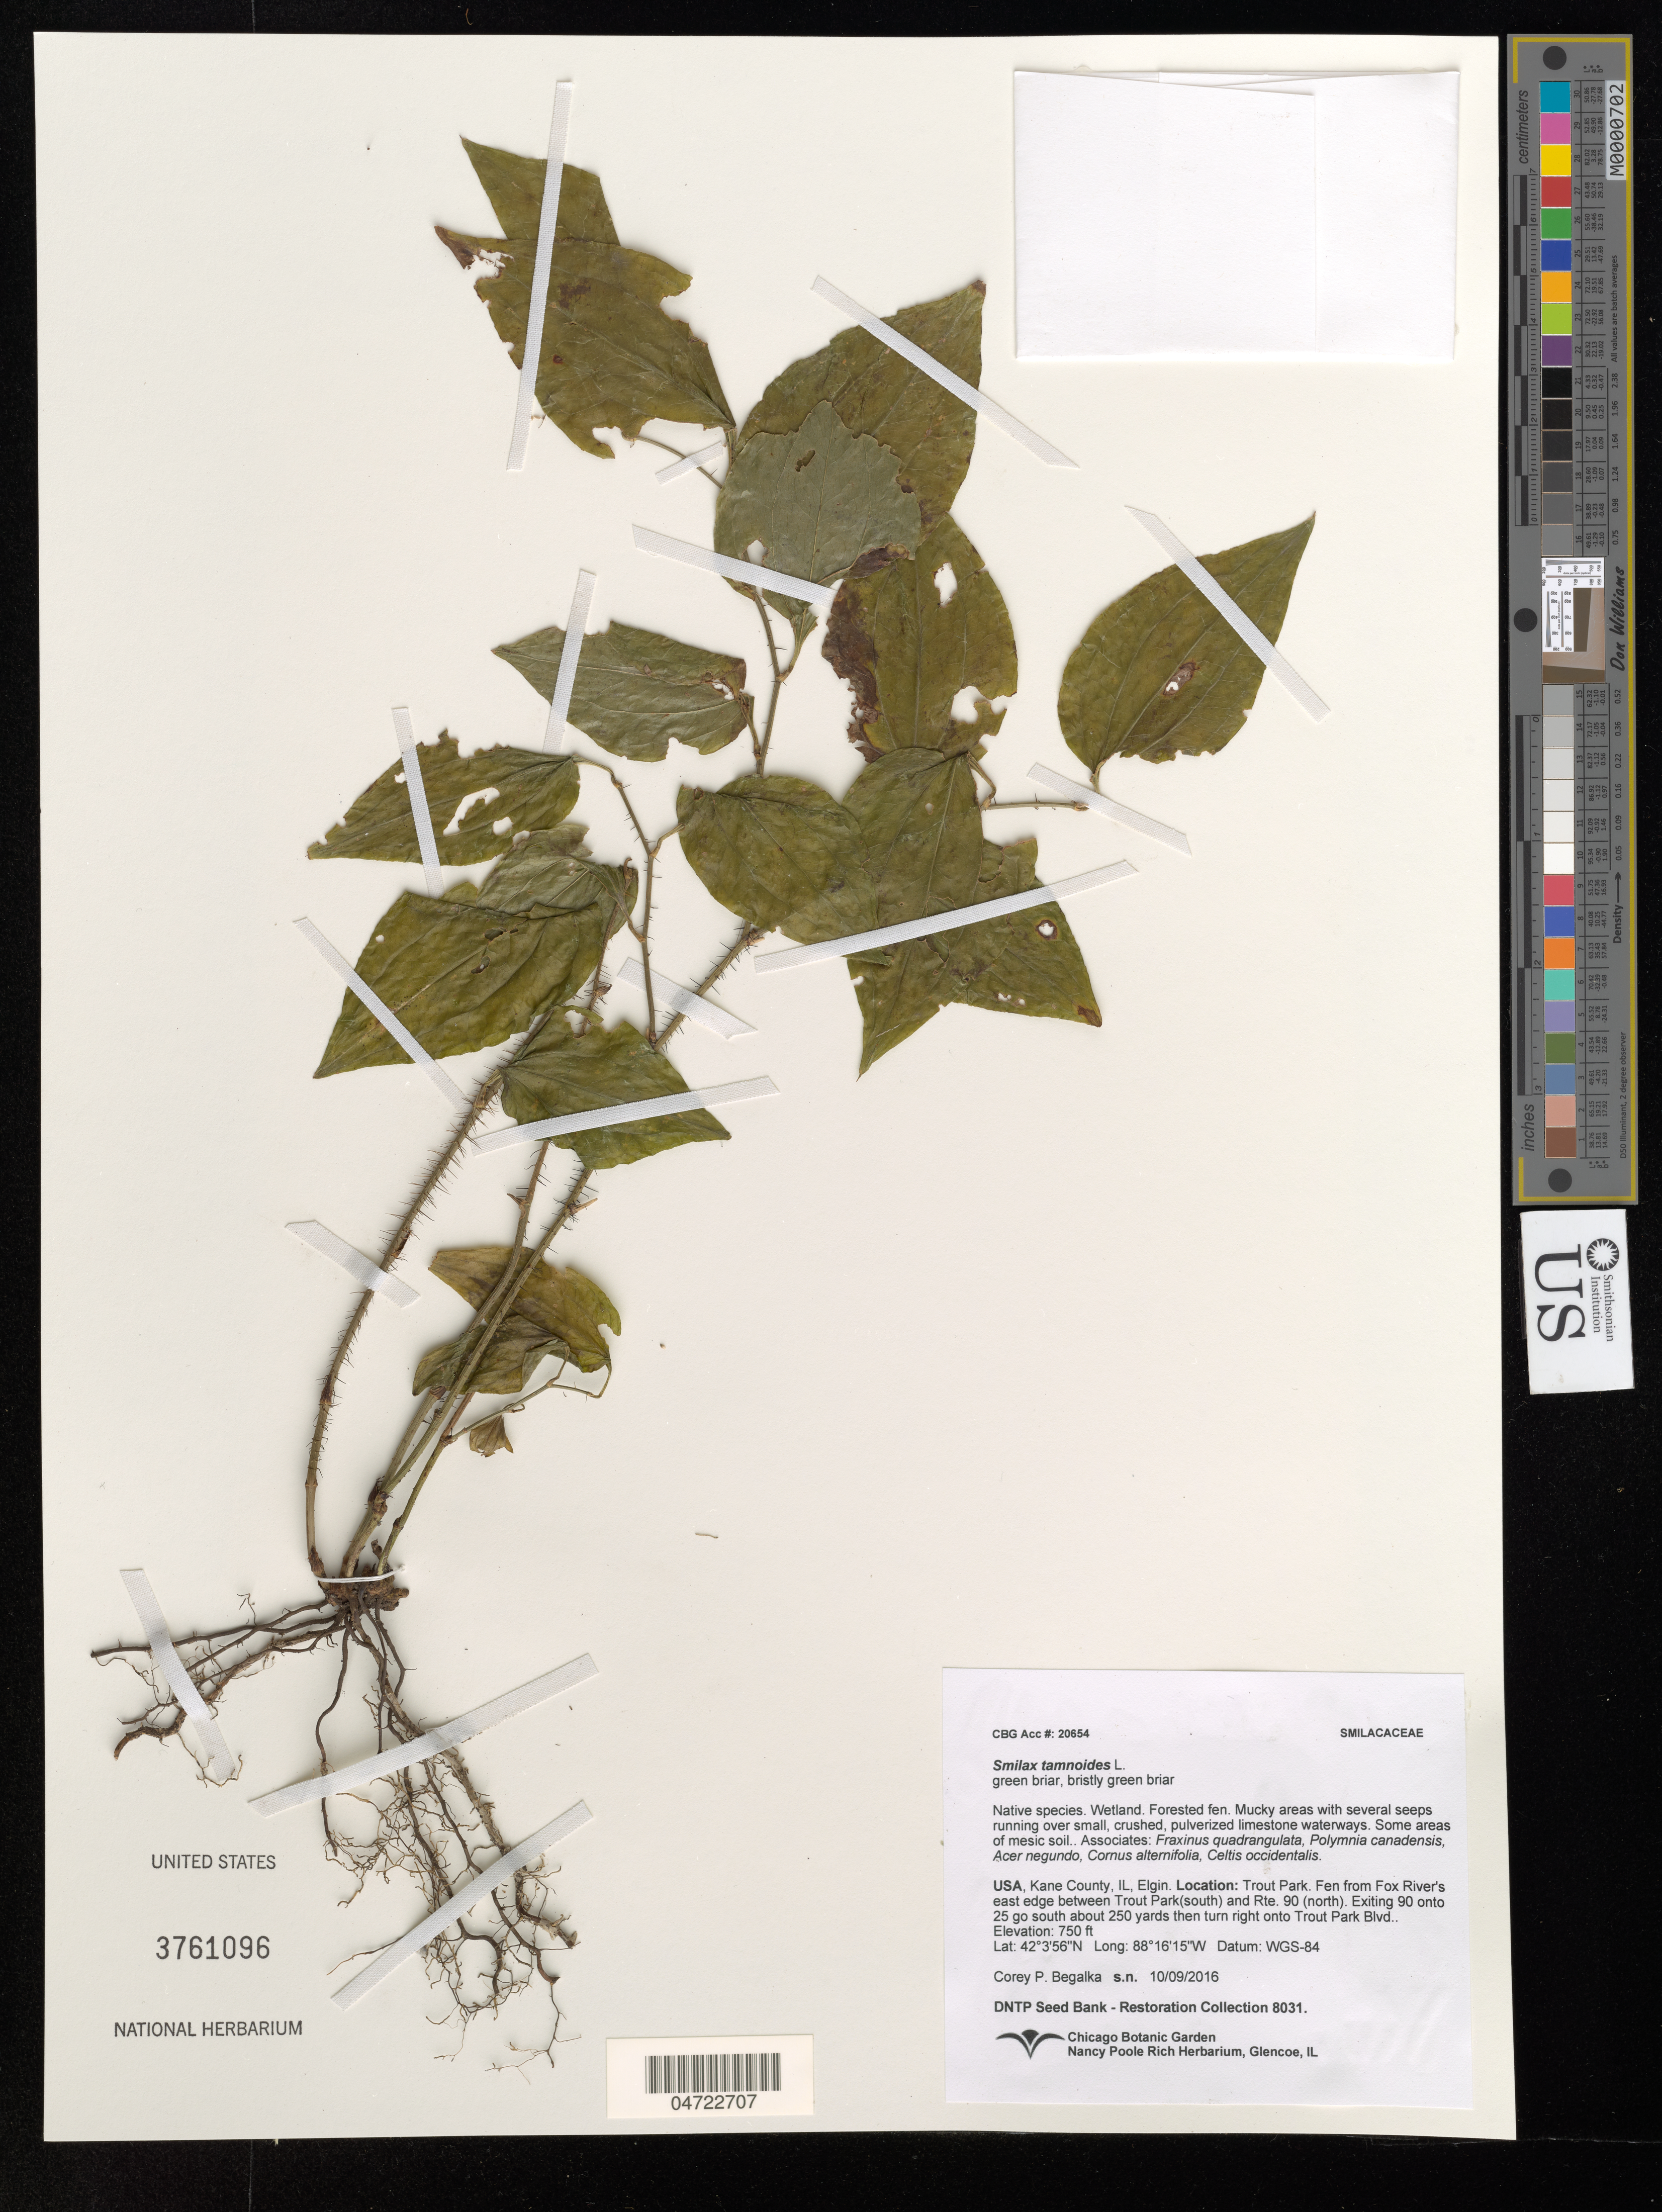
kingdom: Plantae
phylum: Tracheophyta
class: Liliopsida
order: Liliales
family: Smilacaceae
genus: Smilax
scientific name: Smilax tamnoides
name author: L.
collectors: C. Begalka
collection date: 2016-10-09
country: United States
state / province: Illinois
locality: Kane County, IL. Elgin. Trout Park. Fen from Fox River's east edge between Trout Park (south) and Rte. 90 (north). Exiting 90 onto 25 go south about 250 yards then turn right onto Trout Park Blvd. Datum: WGS-84.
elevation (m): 229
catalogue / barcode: US 3761096